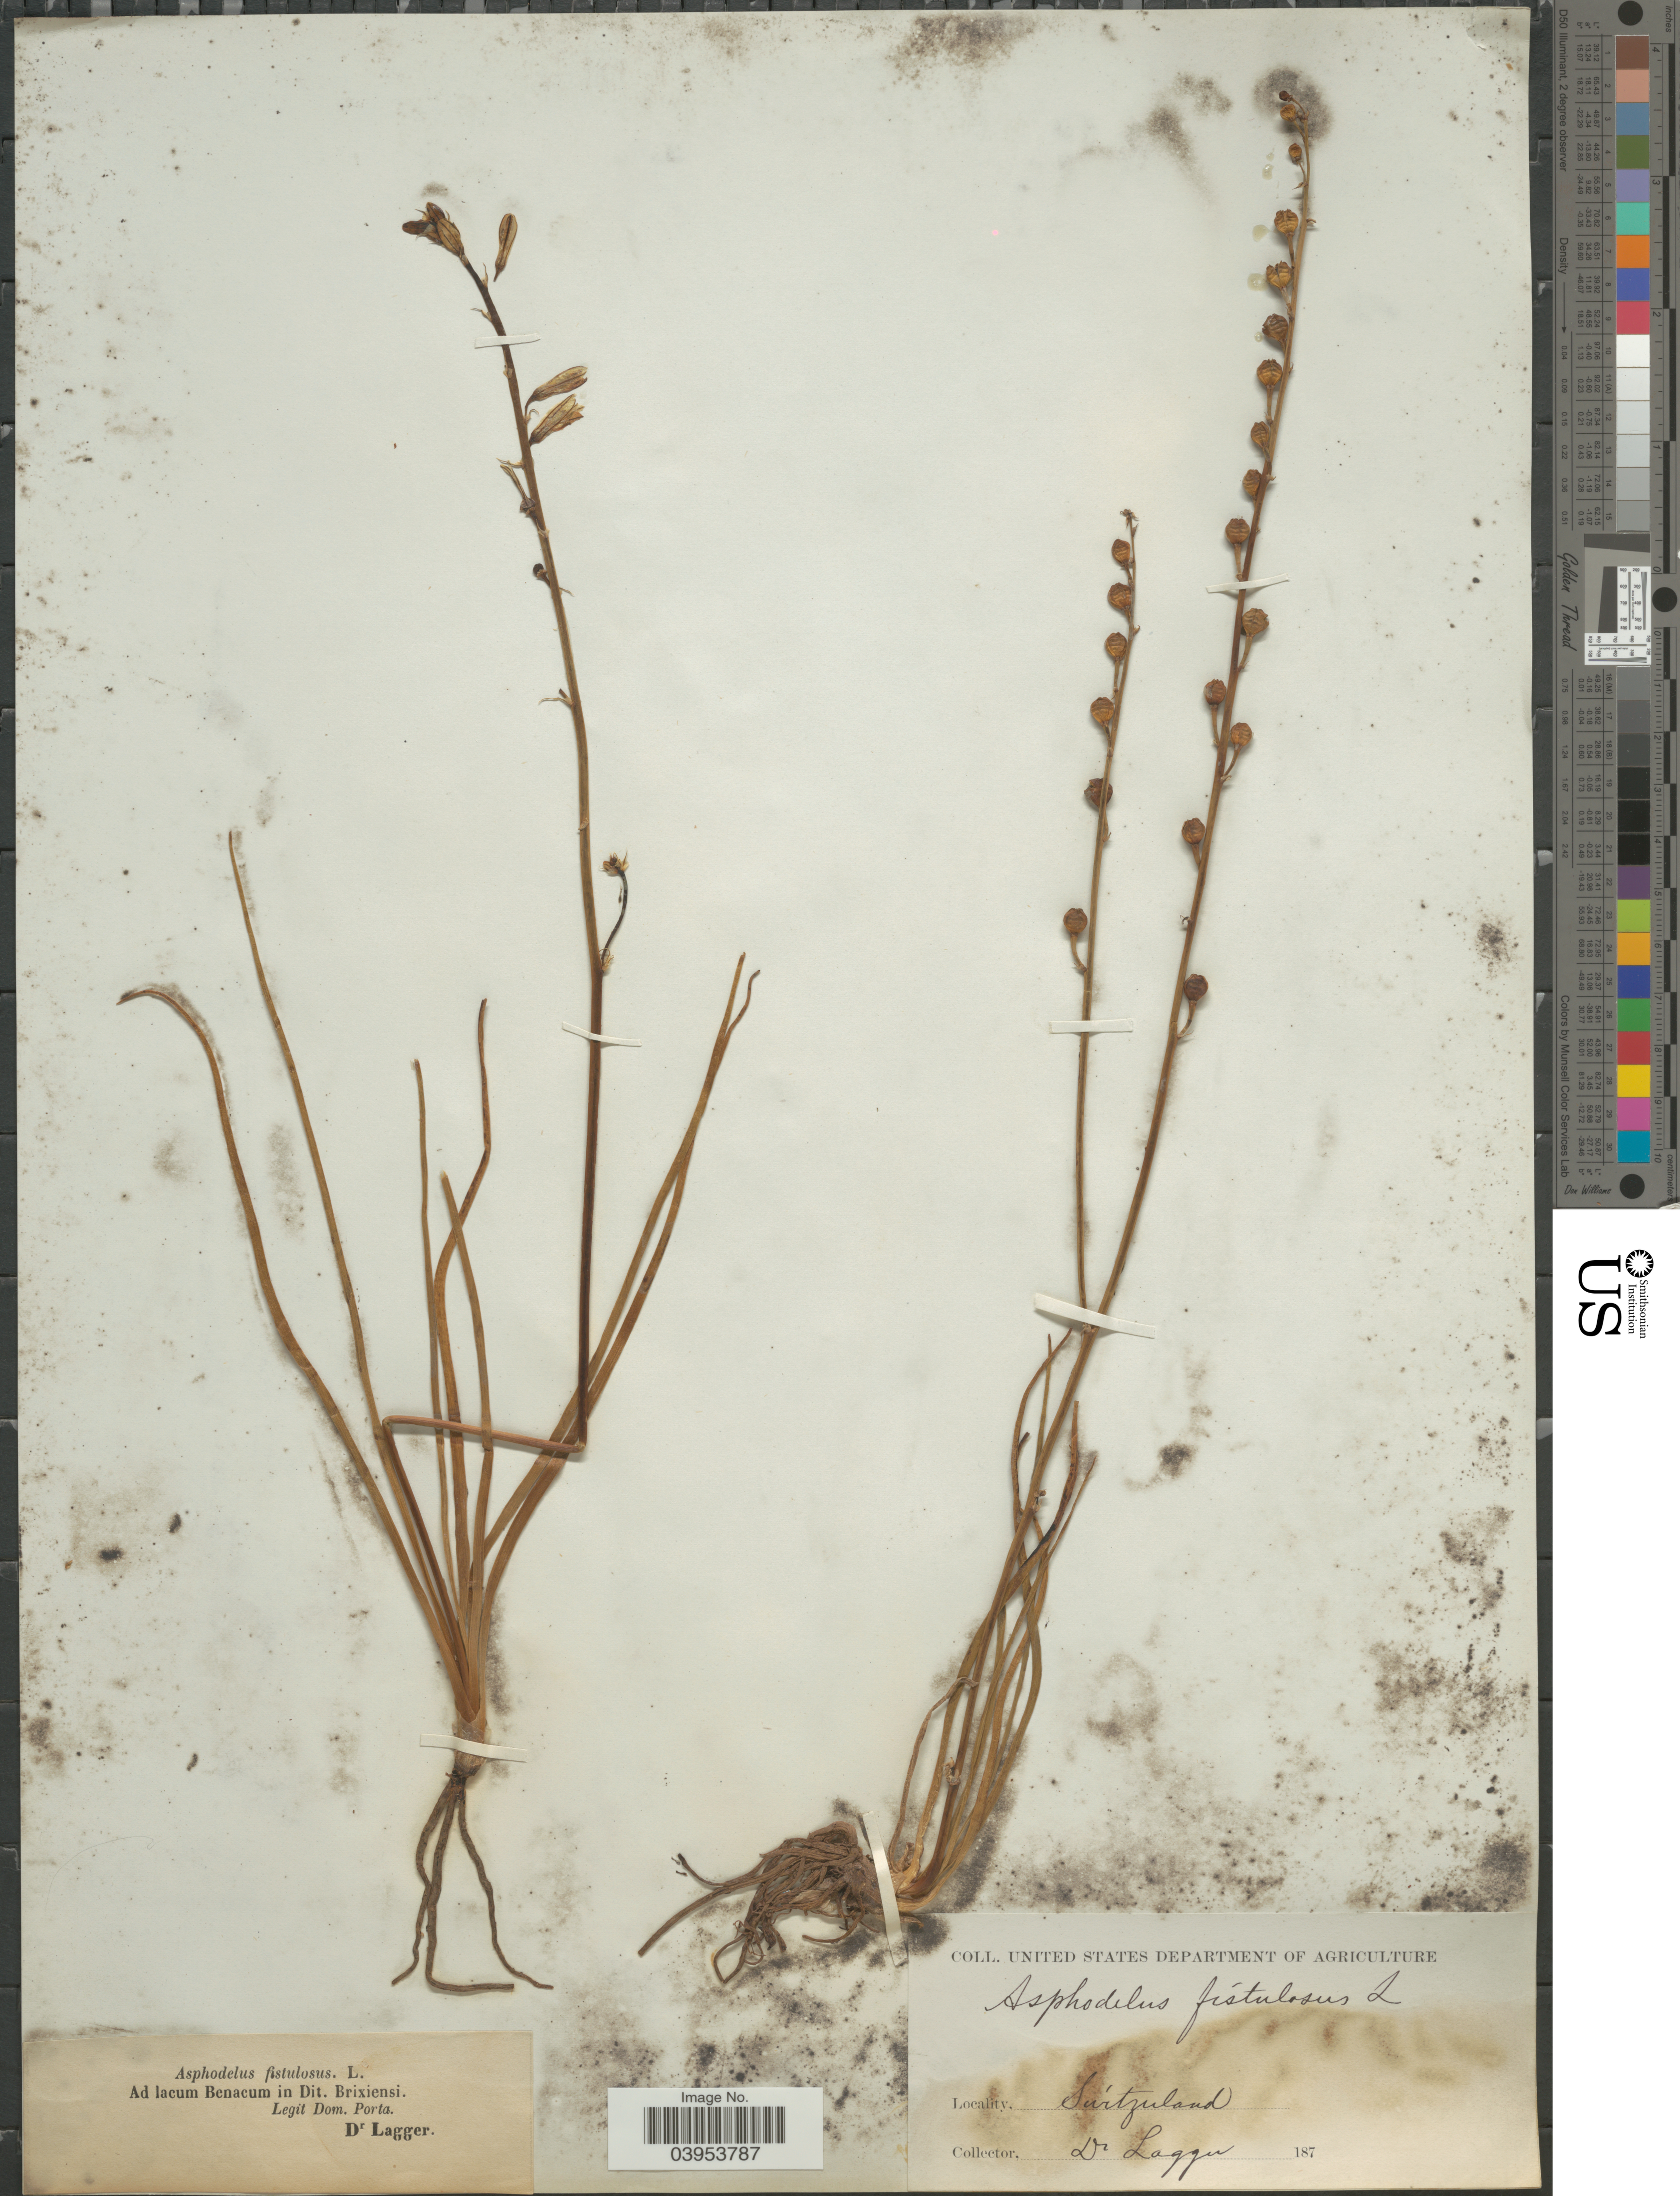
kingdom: Plantae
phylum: Tracheophyta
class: Liliopsida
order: Asparagales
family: Asphodelaceae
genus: Asphodelus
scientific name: Asphodelus fistulosus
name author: L.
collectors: Dom. Porta & F. J. Lagger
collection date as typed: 187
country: Switzerland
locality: Ad lacum Benacum in Dit. Brixiensi.